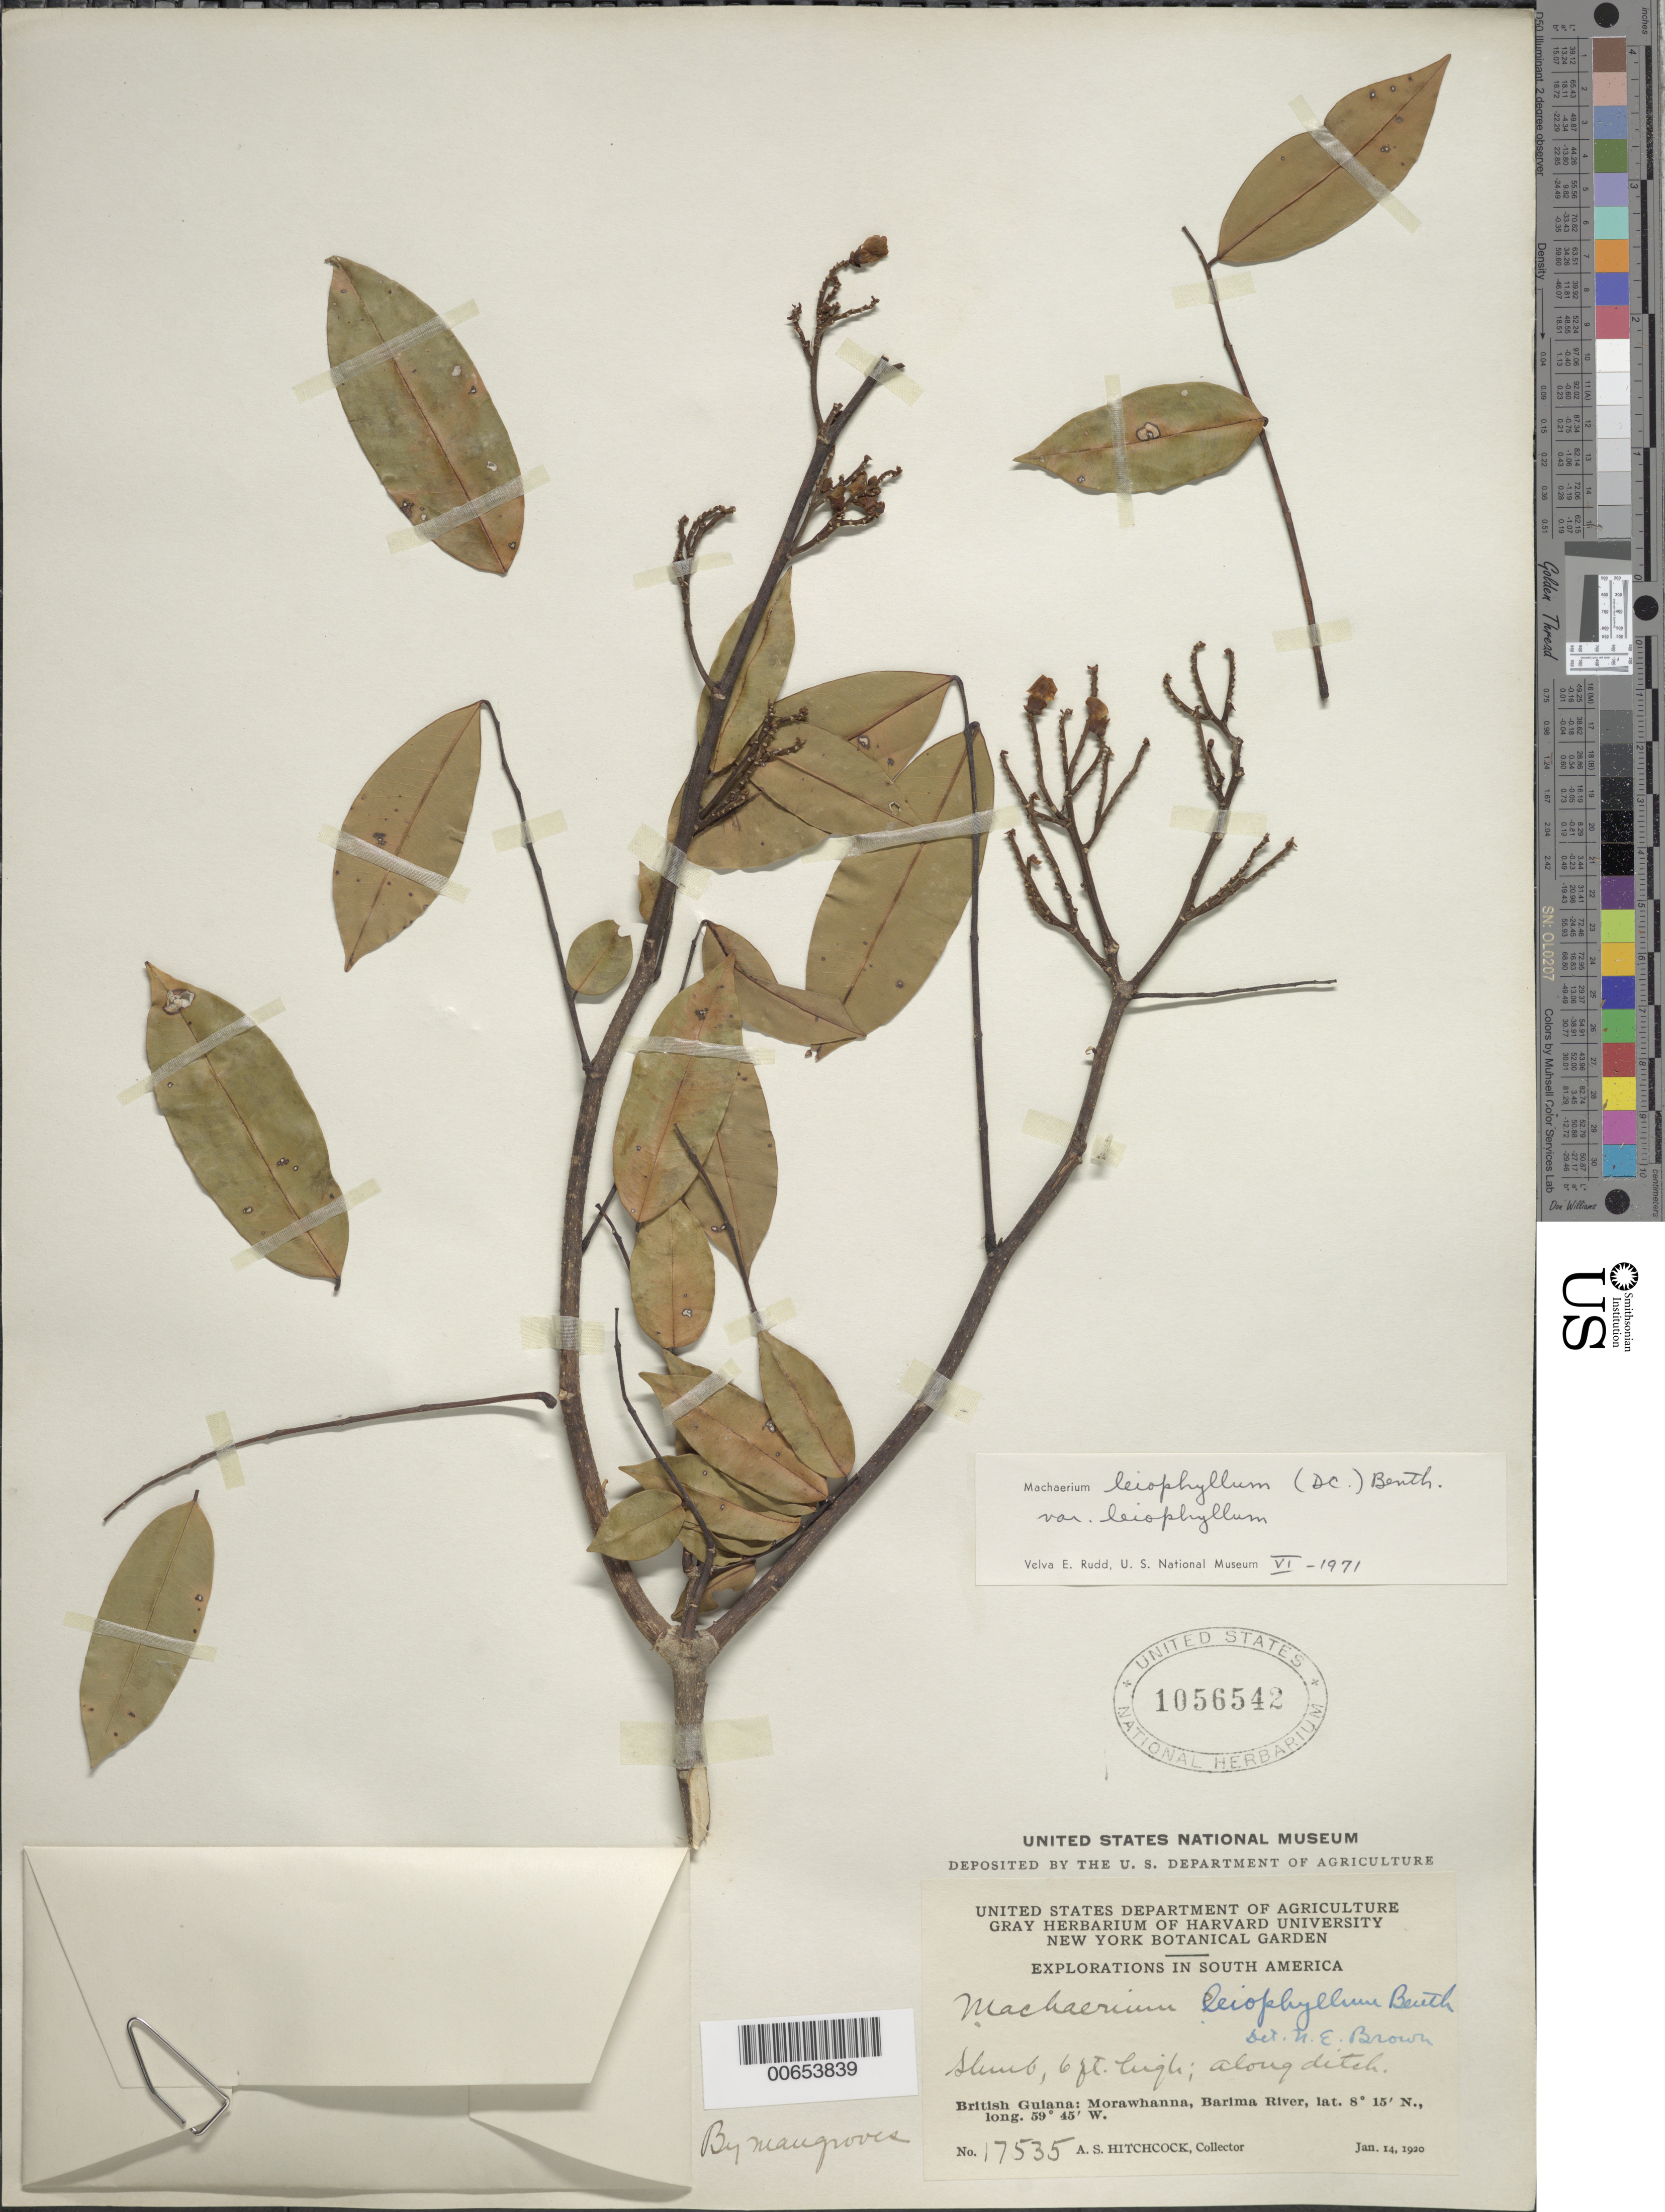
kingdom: Plantae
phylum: Tracheophyta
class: Magnoliopsida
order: Fabales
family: Fabaceae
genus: Machaerium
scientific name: Machaerium leiophyllum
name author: (DC.) Benth.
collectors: A. S. Hitchcock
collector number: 17535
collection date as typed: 14-Jan-20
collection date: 1920-01-14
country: Guyana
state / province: Barima-Waini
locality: Morawhanna, vic., Barima R.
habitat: Along ditch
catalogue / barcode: US 1056542